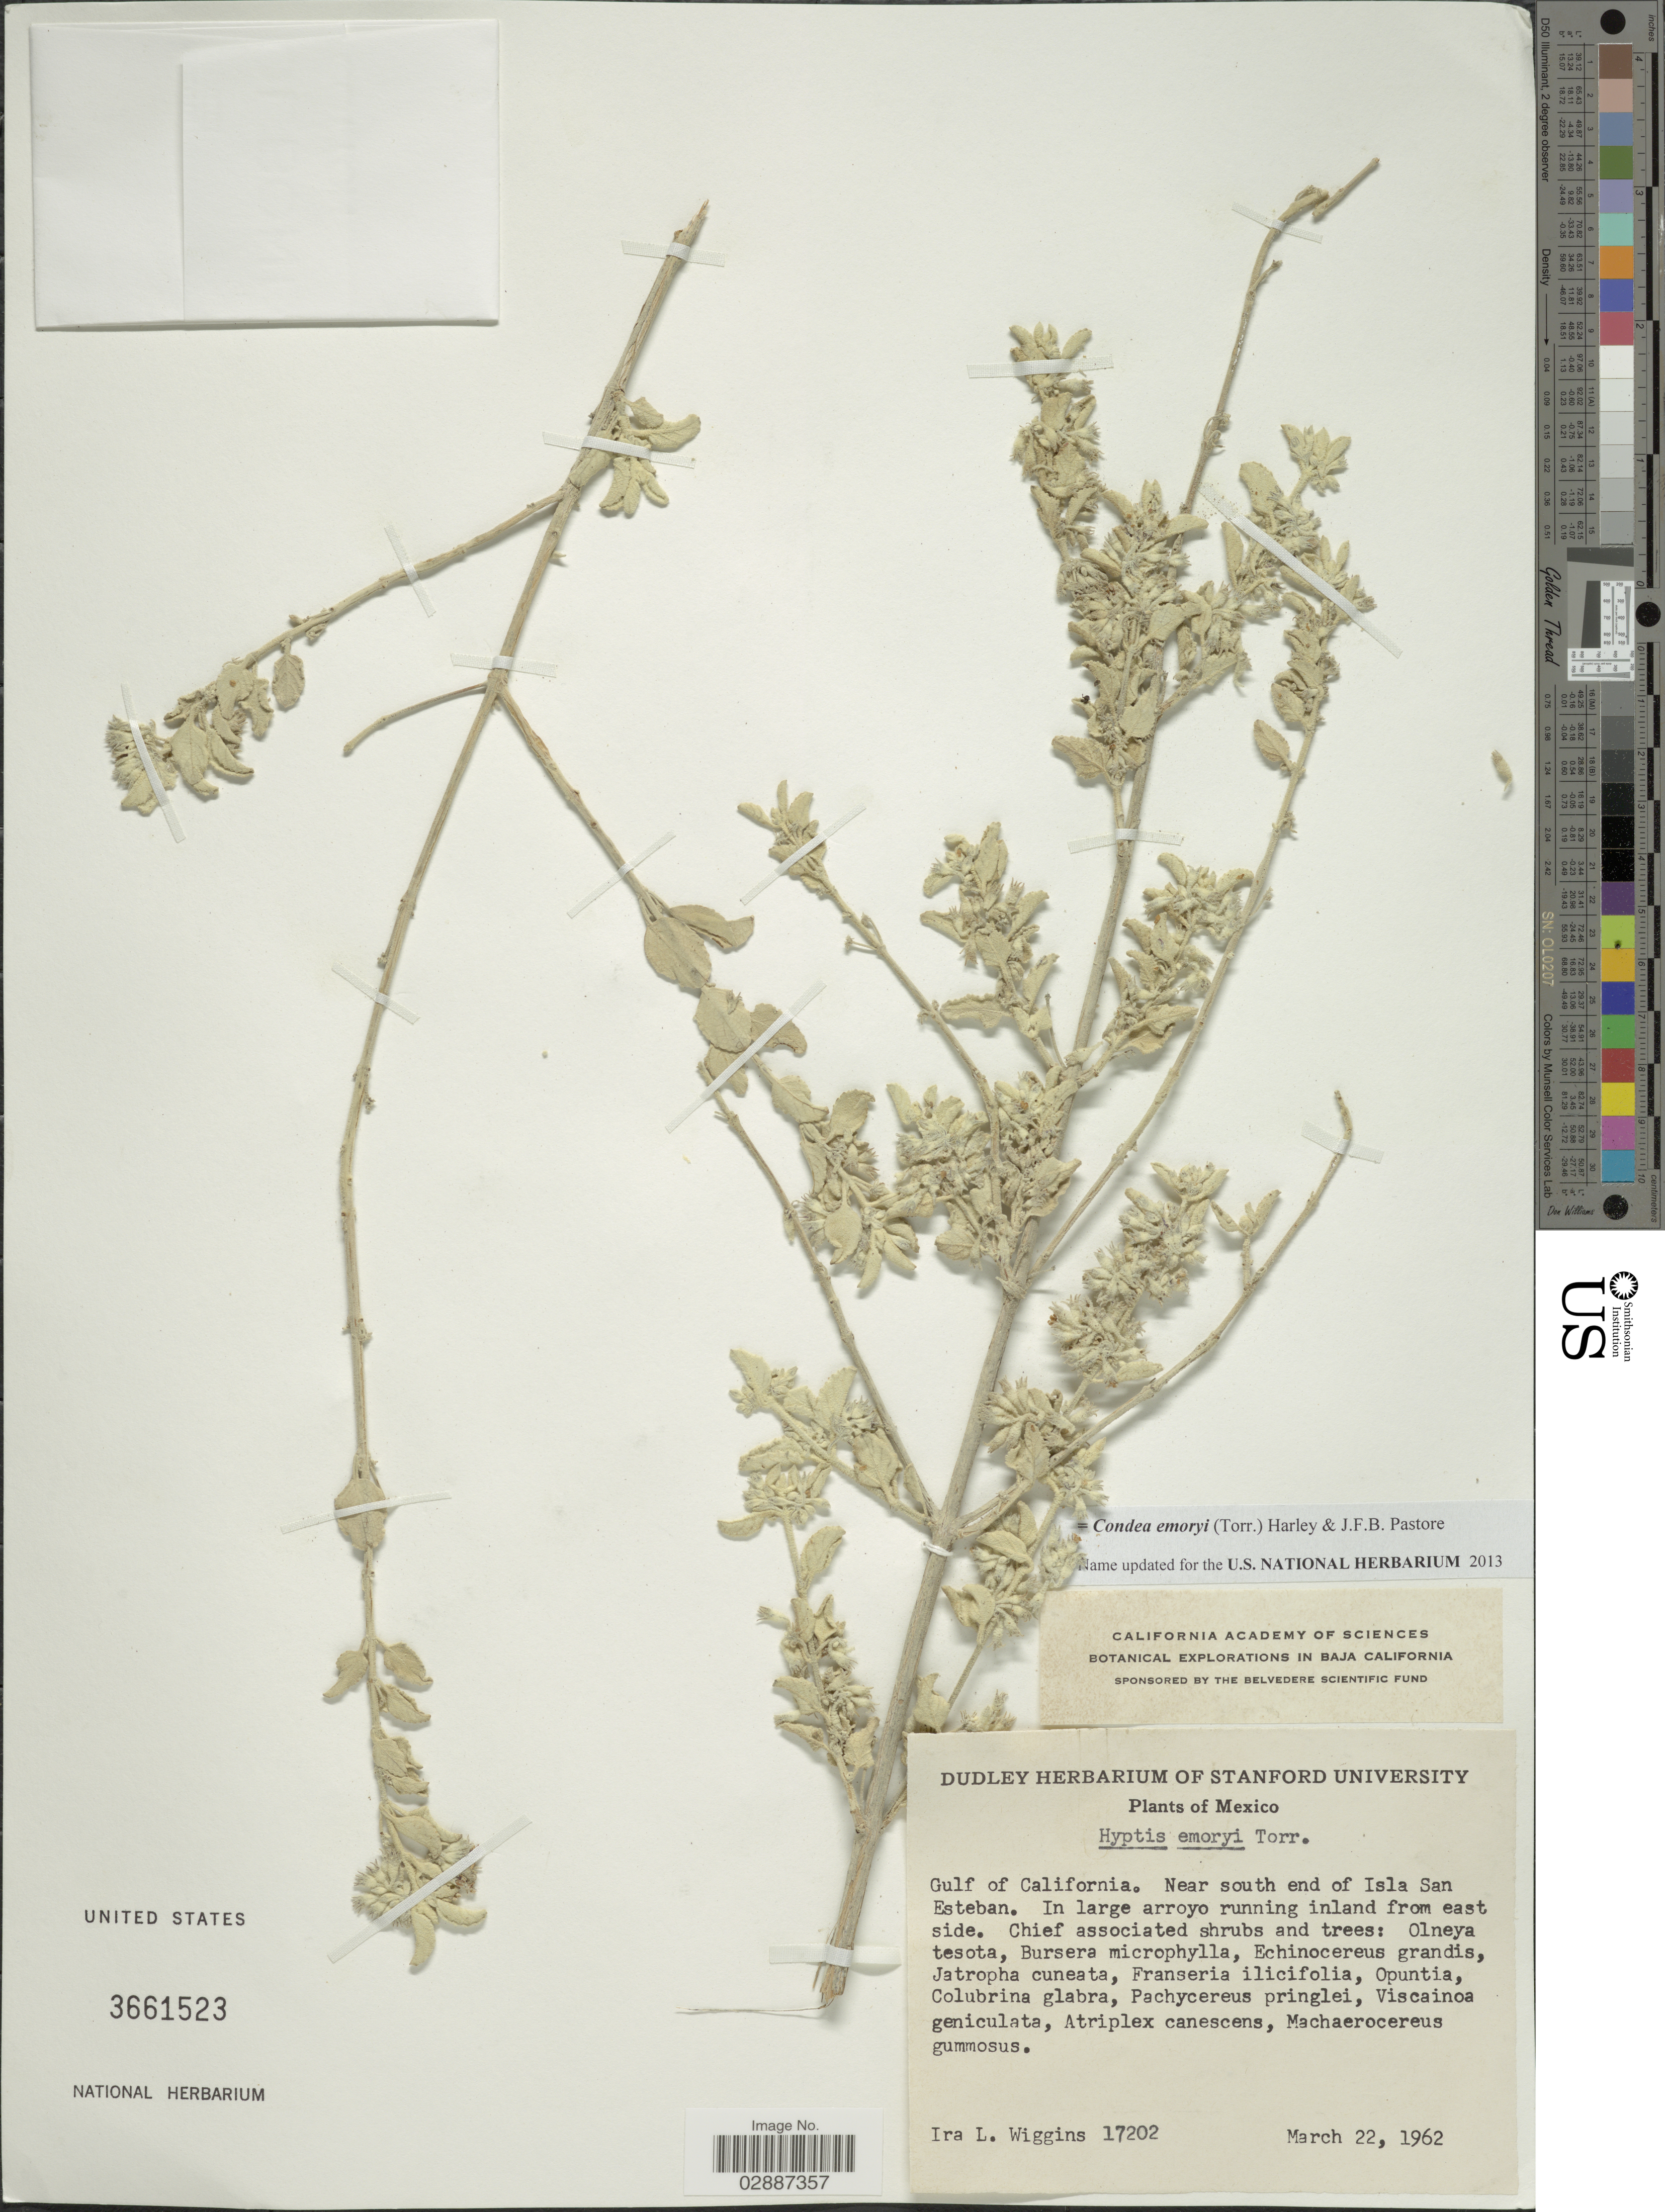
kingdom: Plantae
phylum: Tracheophyta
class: Magnoliopsida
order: Lamiales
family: Lamiaceae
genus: Condea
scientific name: Condea emoryi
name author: (Torr.) Harley & J.F.B. Pastore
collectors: I. L. Wiggins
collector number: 17202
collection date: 1962-03-22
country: Mexico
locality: Gulf of California. Near south end of Isla San Esteban. In large arroyo running inland from east side.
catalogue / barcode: US 3661523